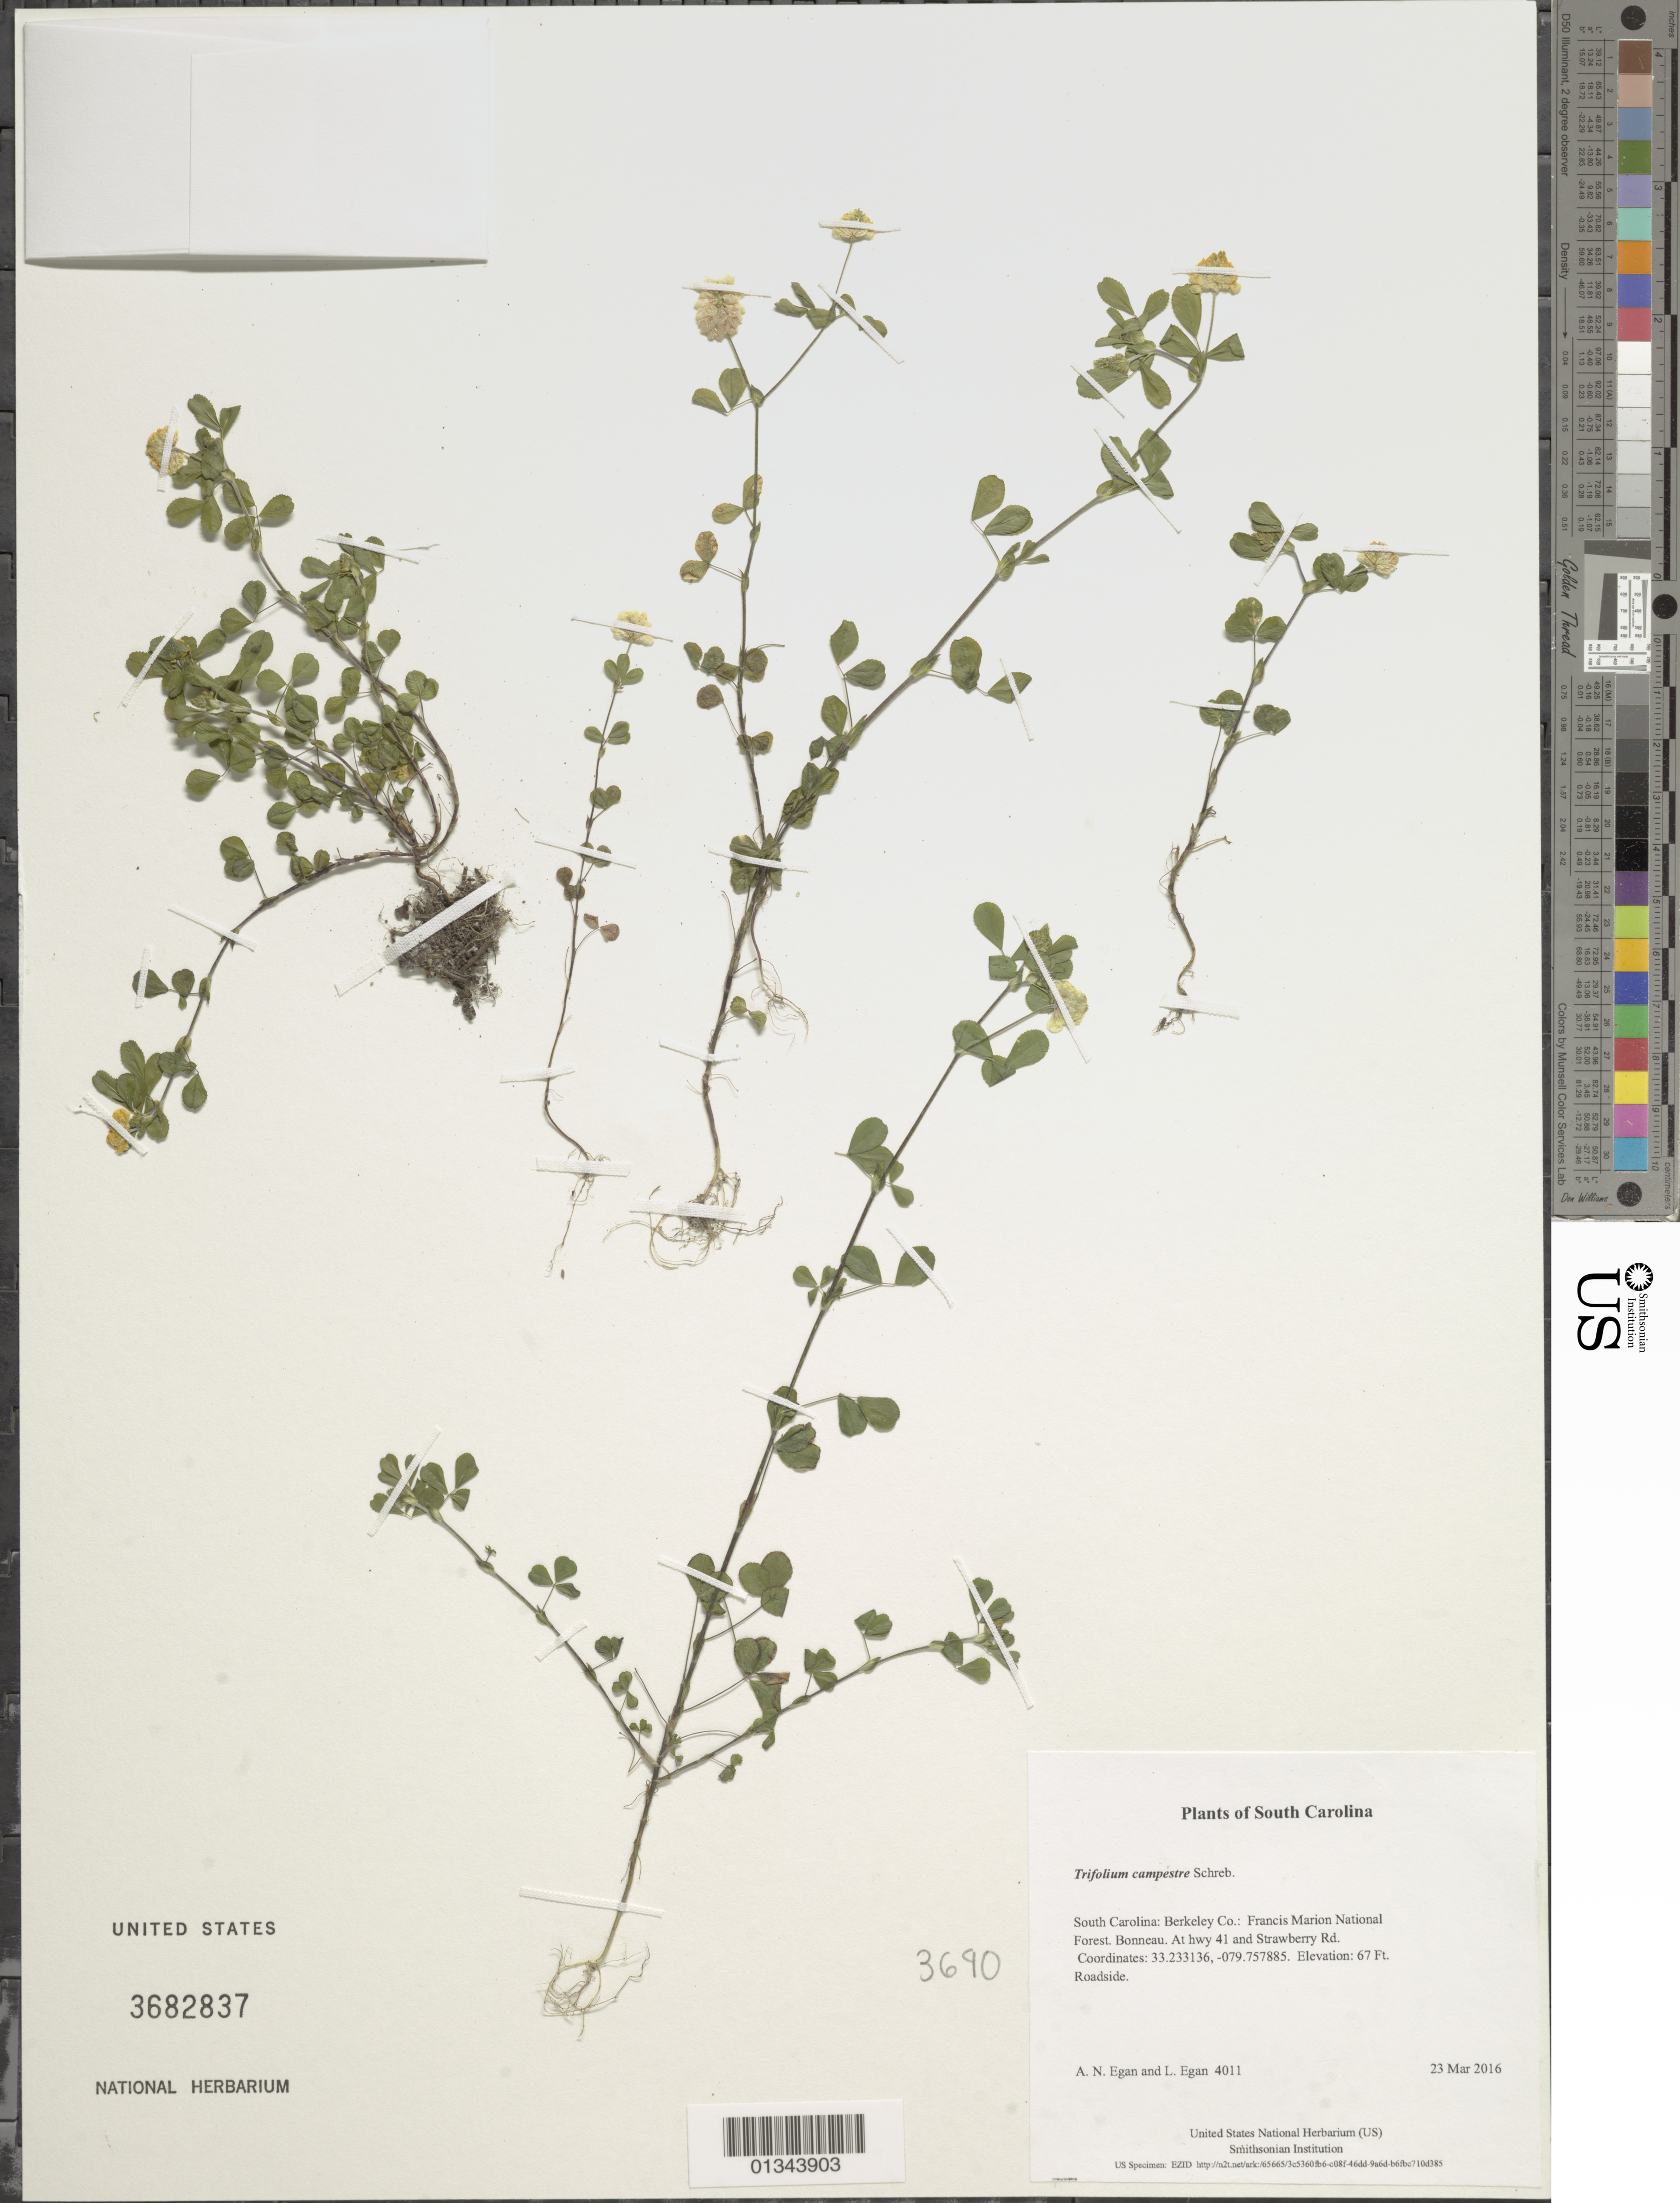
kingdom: Plantae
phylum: Tracheophyta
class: Magnoliopsida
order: Fabales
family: Fabaceae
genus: Trifolium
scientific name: Trifolium campestre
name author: Schreb.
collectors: A. N. Egan & L. Egan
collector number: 4011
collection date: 2016-03-23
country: United States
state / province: South Carolina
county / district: Berkeley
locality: Francis Marion National Forest. Bonneau. At hwy 41 and Strawberry Rd.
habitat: Roadside.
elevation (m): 20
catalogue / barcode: US 3682837